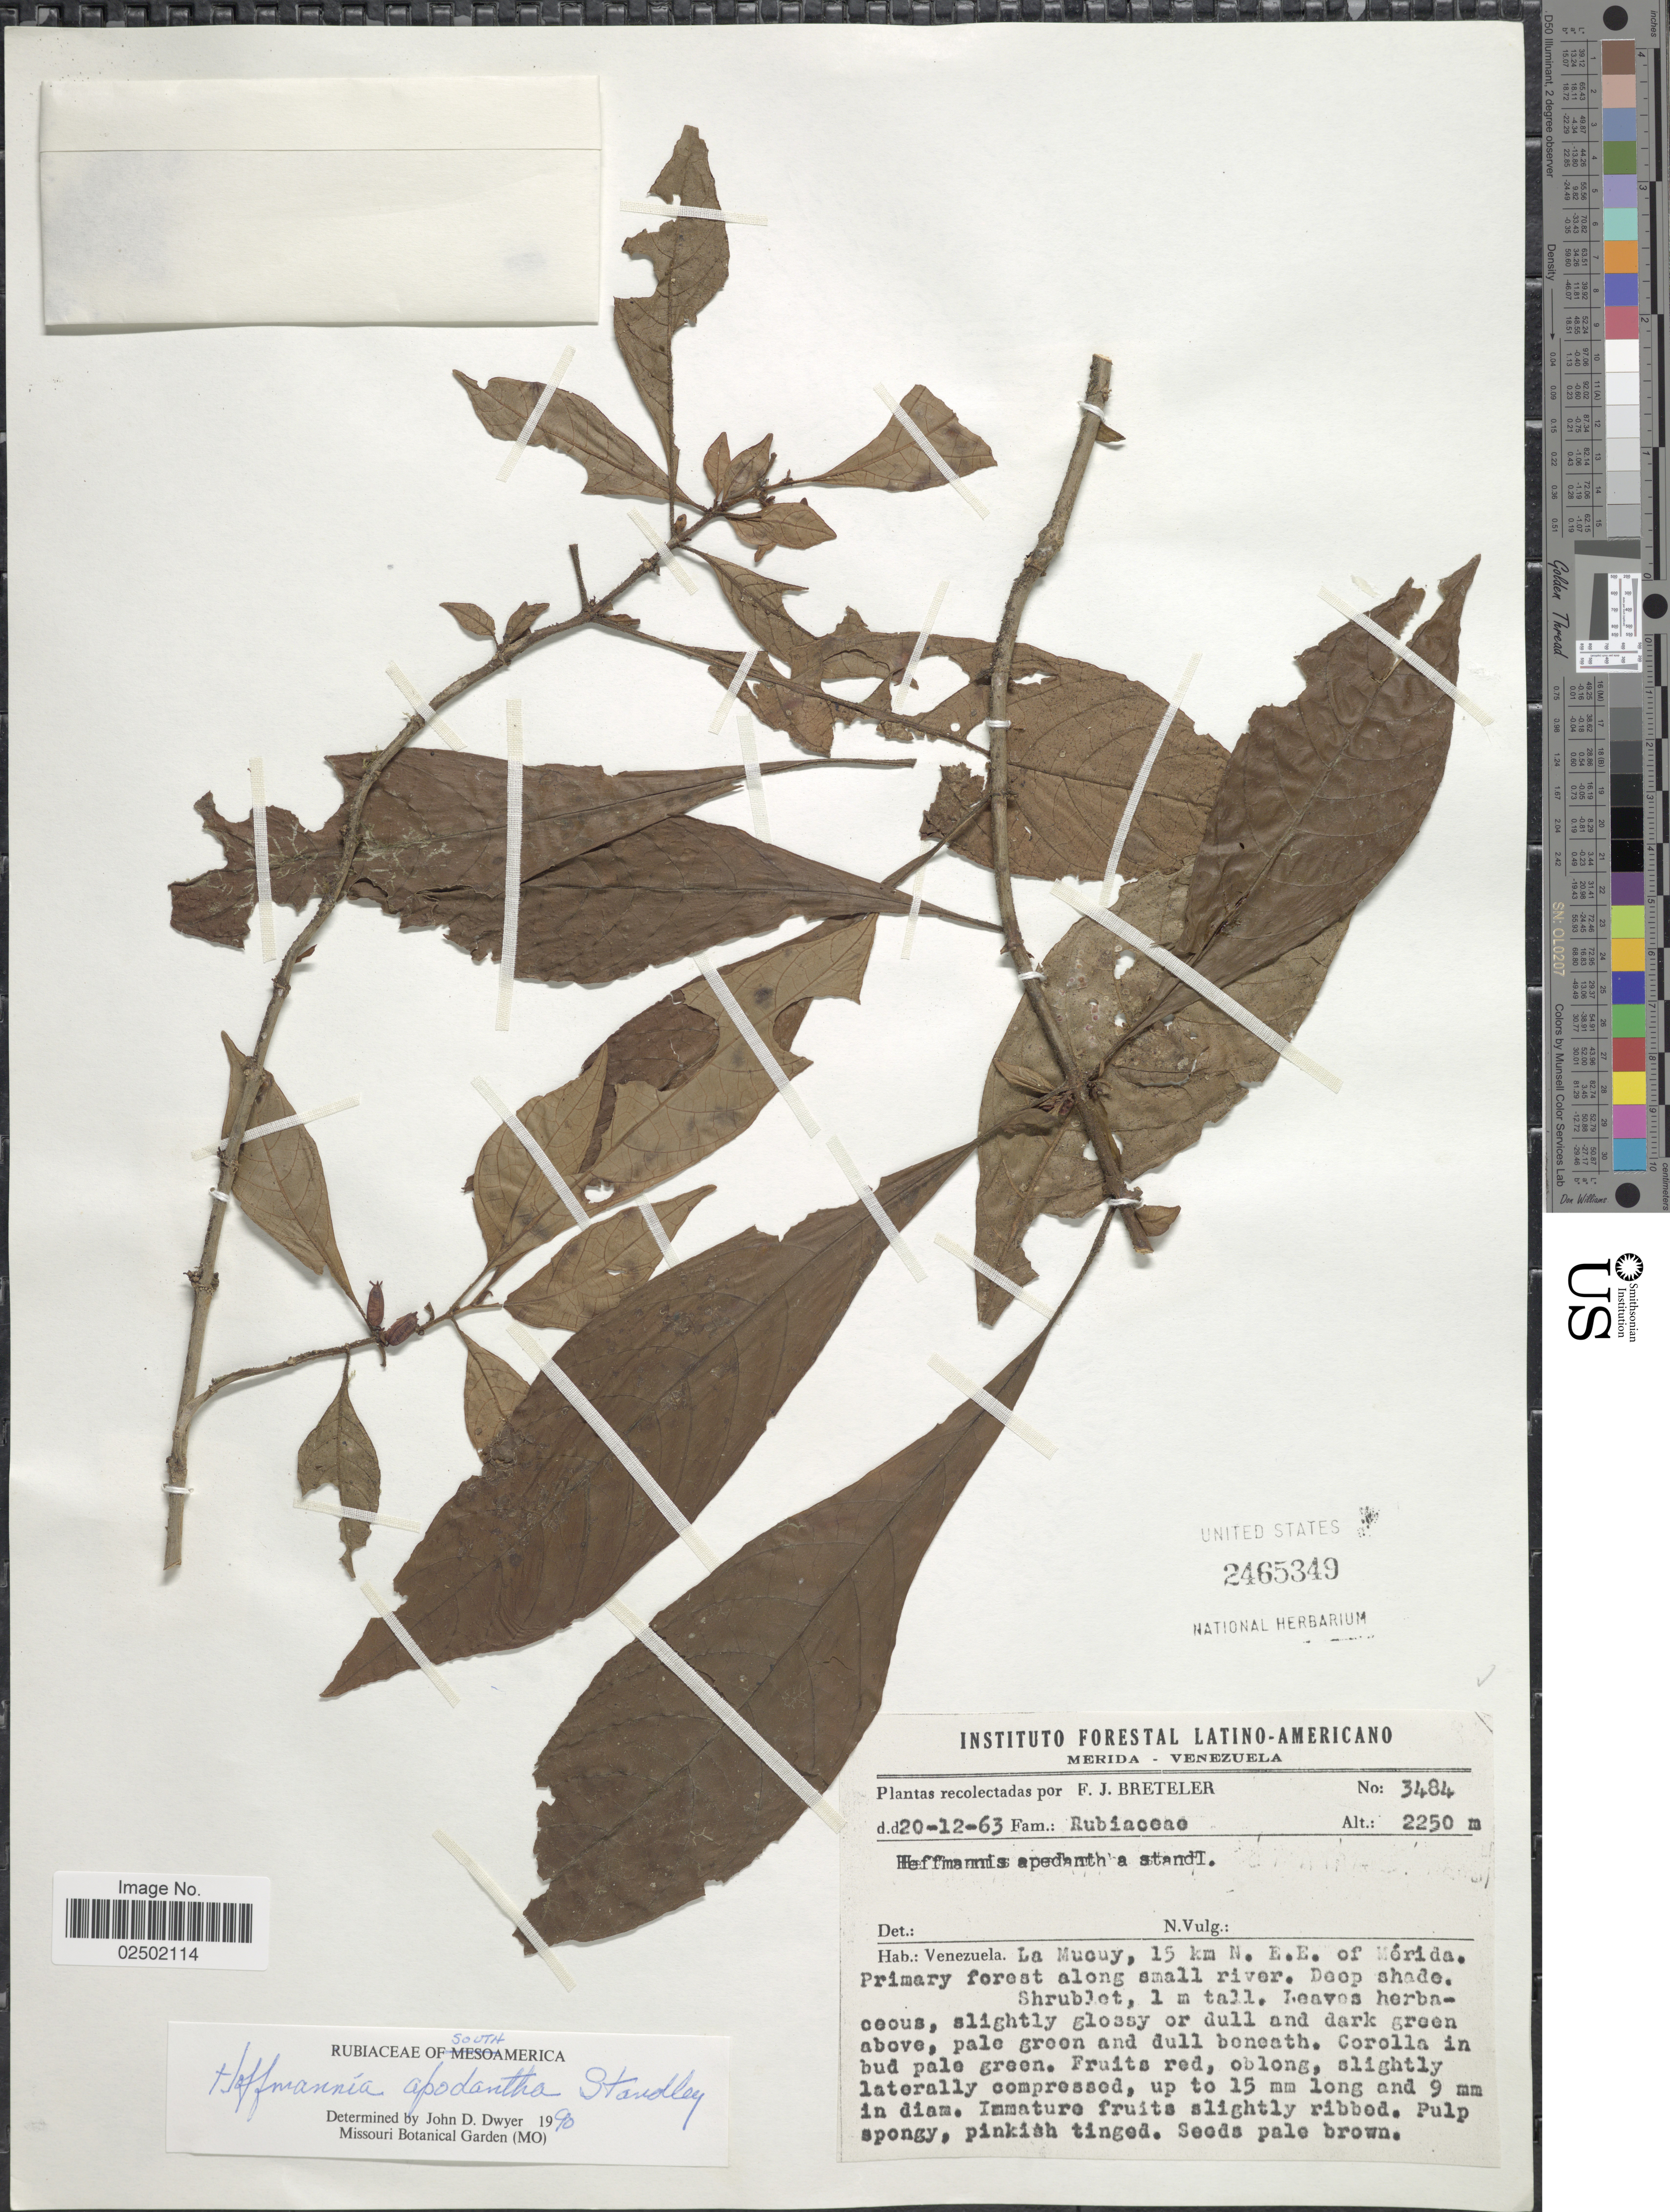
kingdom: Plantae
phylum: Tracheophyta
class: Magnoliopsida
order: Gentianales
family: Rubiaceae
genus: Hoffmannia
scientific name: Hoffmannia apodantha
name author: Standl.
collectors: F. J. Breteler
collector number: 3484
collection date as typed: Transcribed d/m/y: 20/12/63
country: Venezuela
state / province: Mérida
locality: La Cucuy, 15 km N. E.E. of Merida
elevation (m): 2250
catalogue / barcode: US 2465349